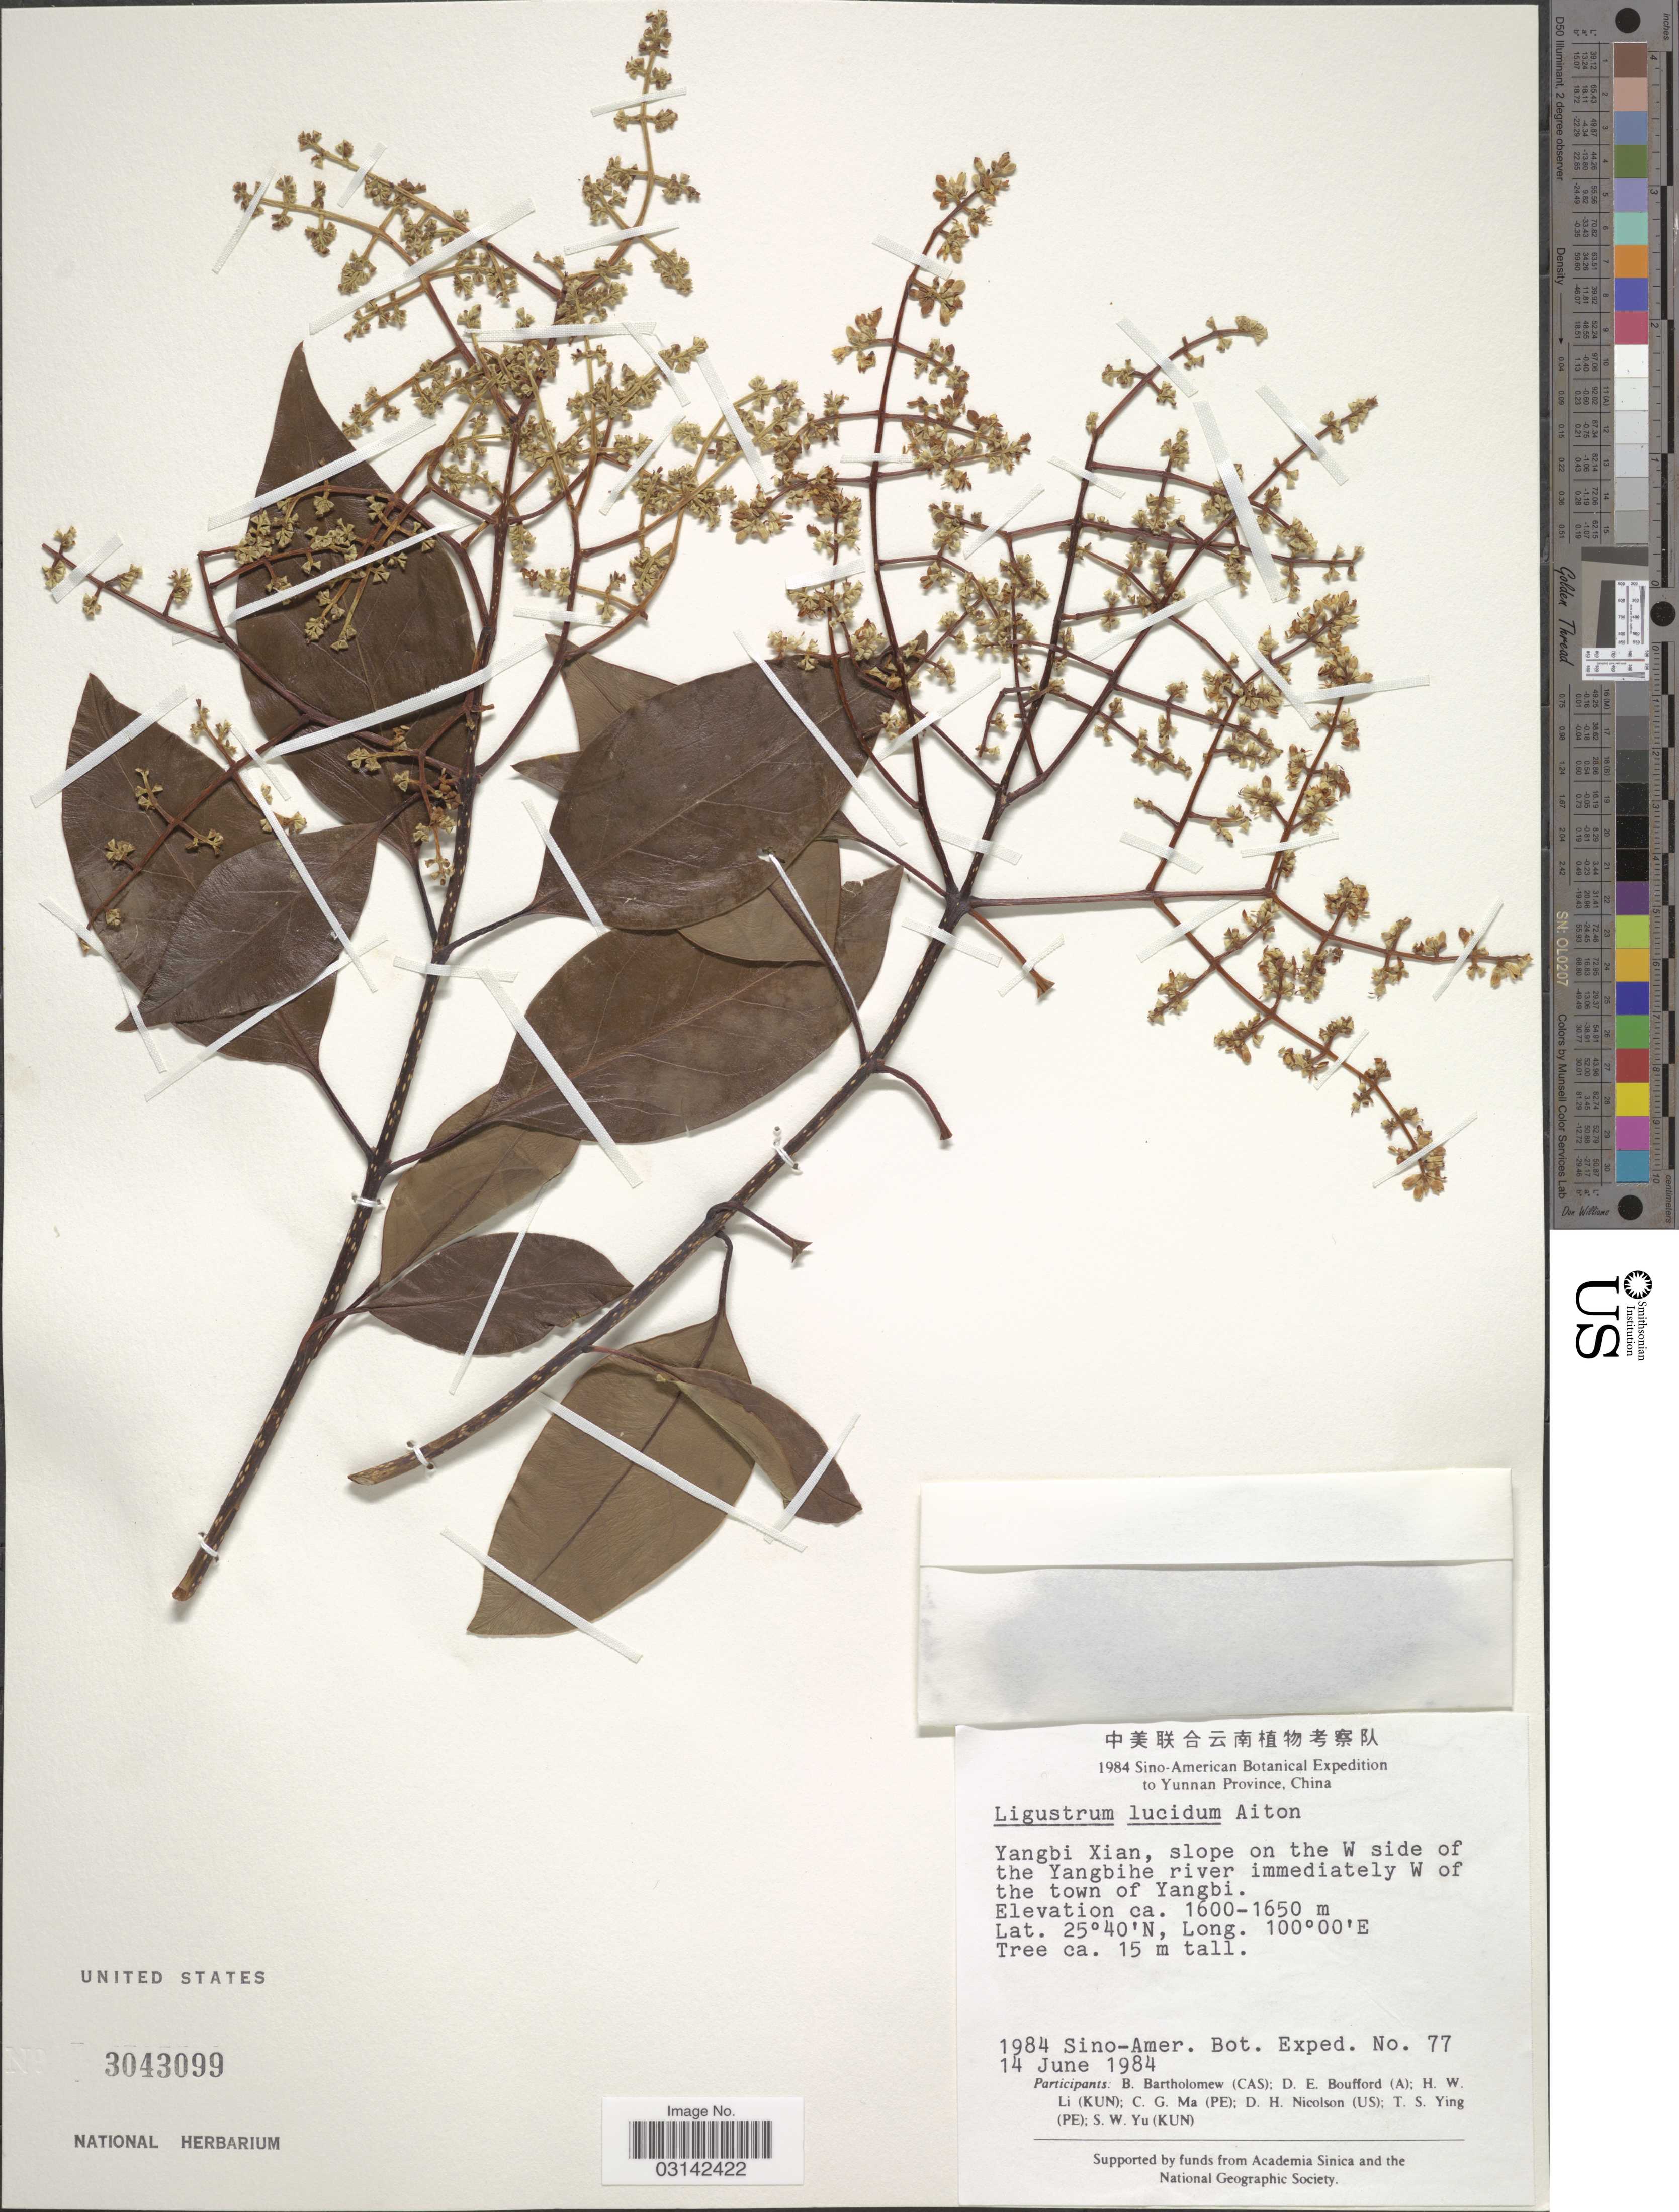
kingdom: Plantae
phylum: Tracheophyta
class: Magnoliopsida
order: Lamiales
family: Oleaceae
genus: Ligustrum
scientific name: Ligustrum lucidum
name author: W.T. Aiton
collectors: Sino-Amer. Bot. Exped. 1984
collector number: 77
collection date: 1984-06-14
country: China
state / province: Yunnan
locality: Yunnan Province, Yangbi Xian, slope on the W side of the Yangbihe river immediately W of the town of Yangbi.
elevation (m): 1600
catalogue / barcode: US 3043099